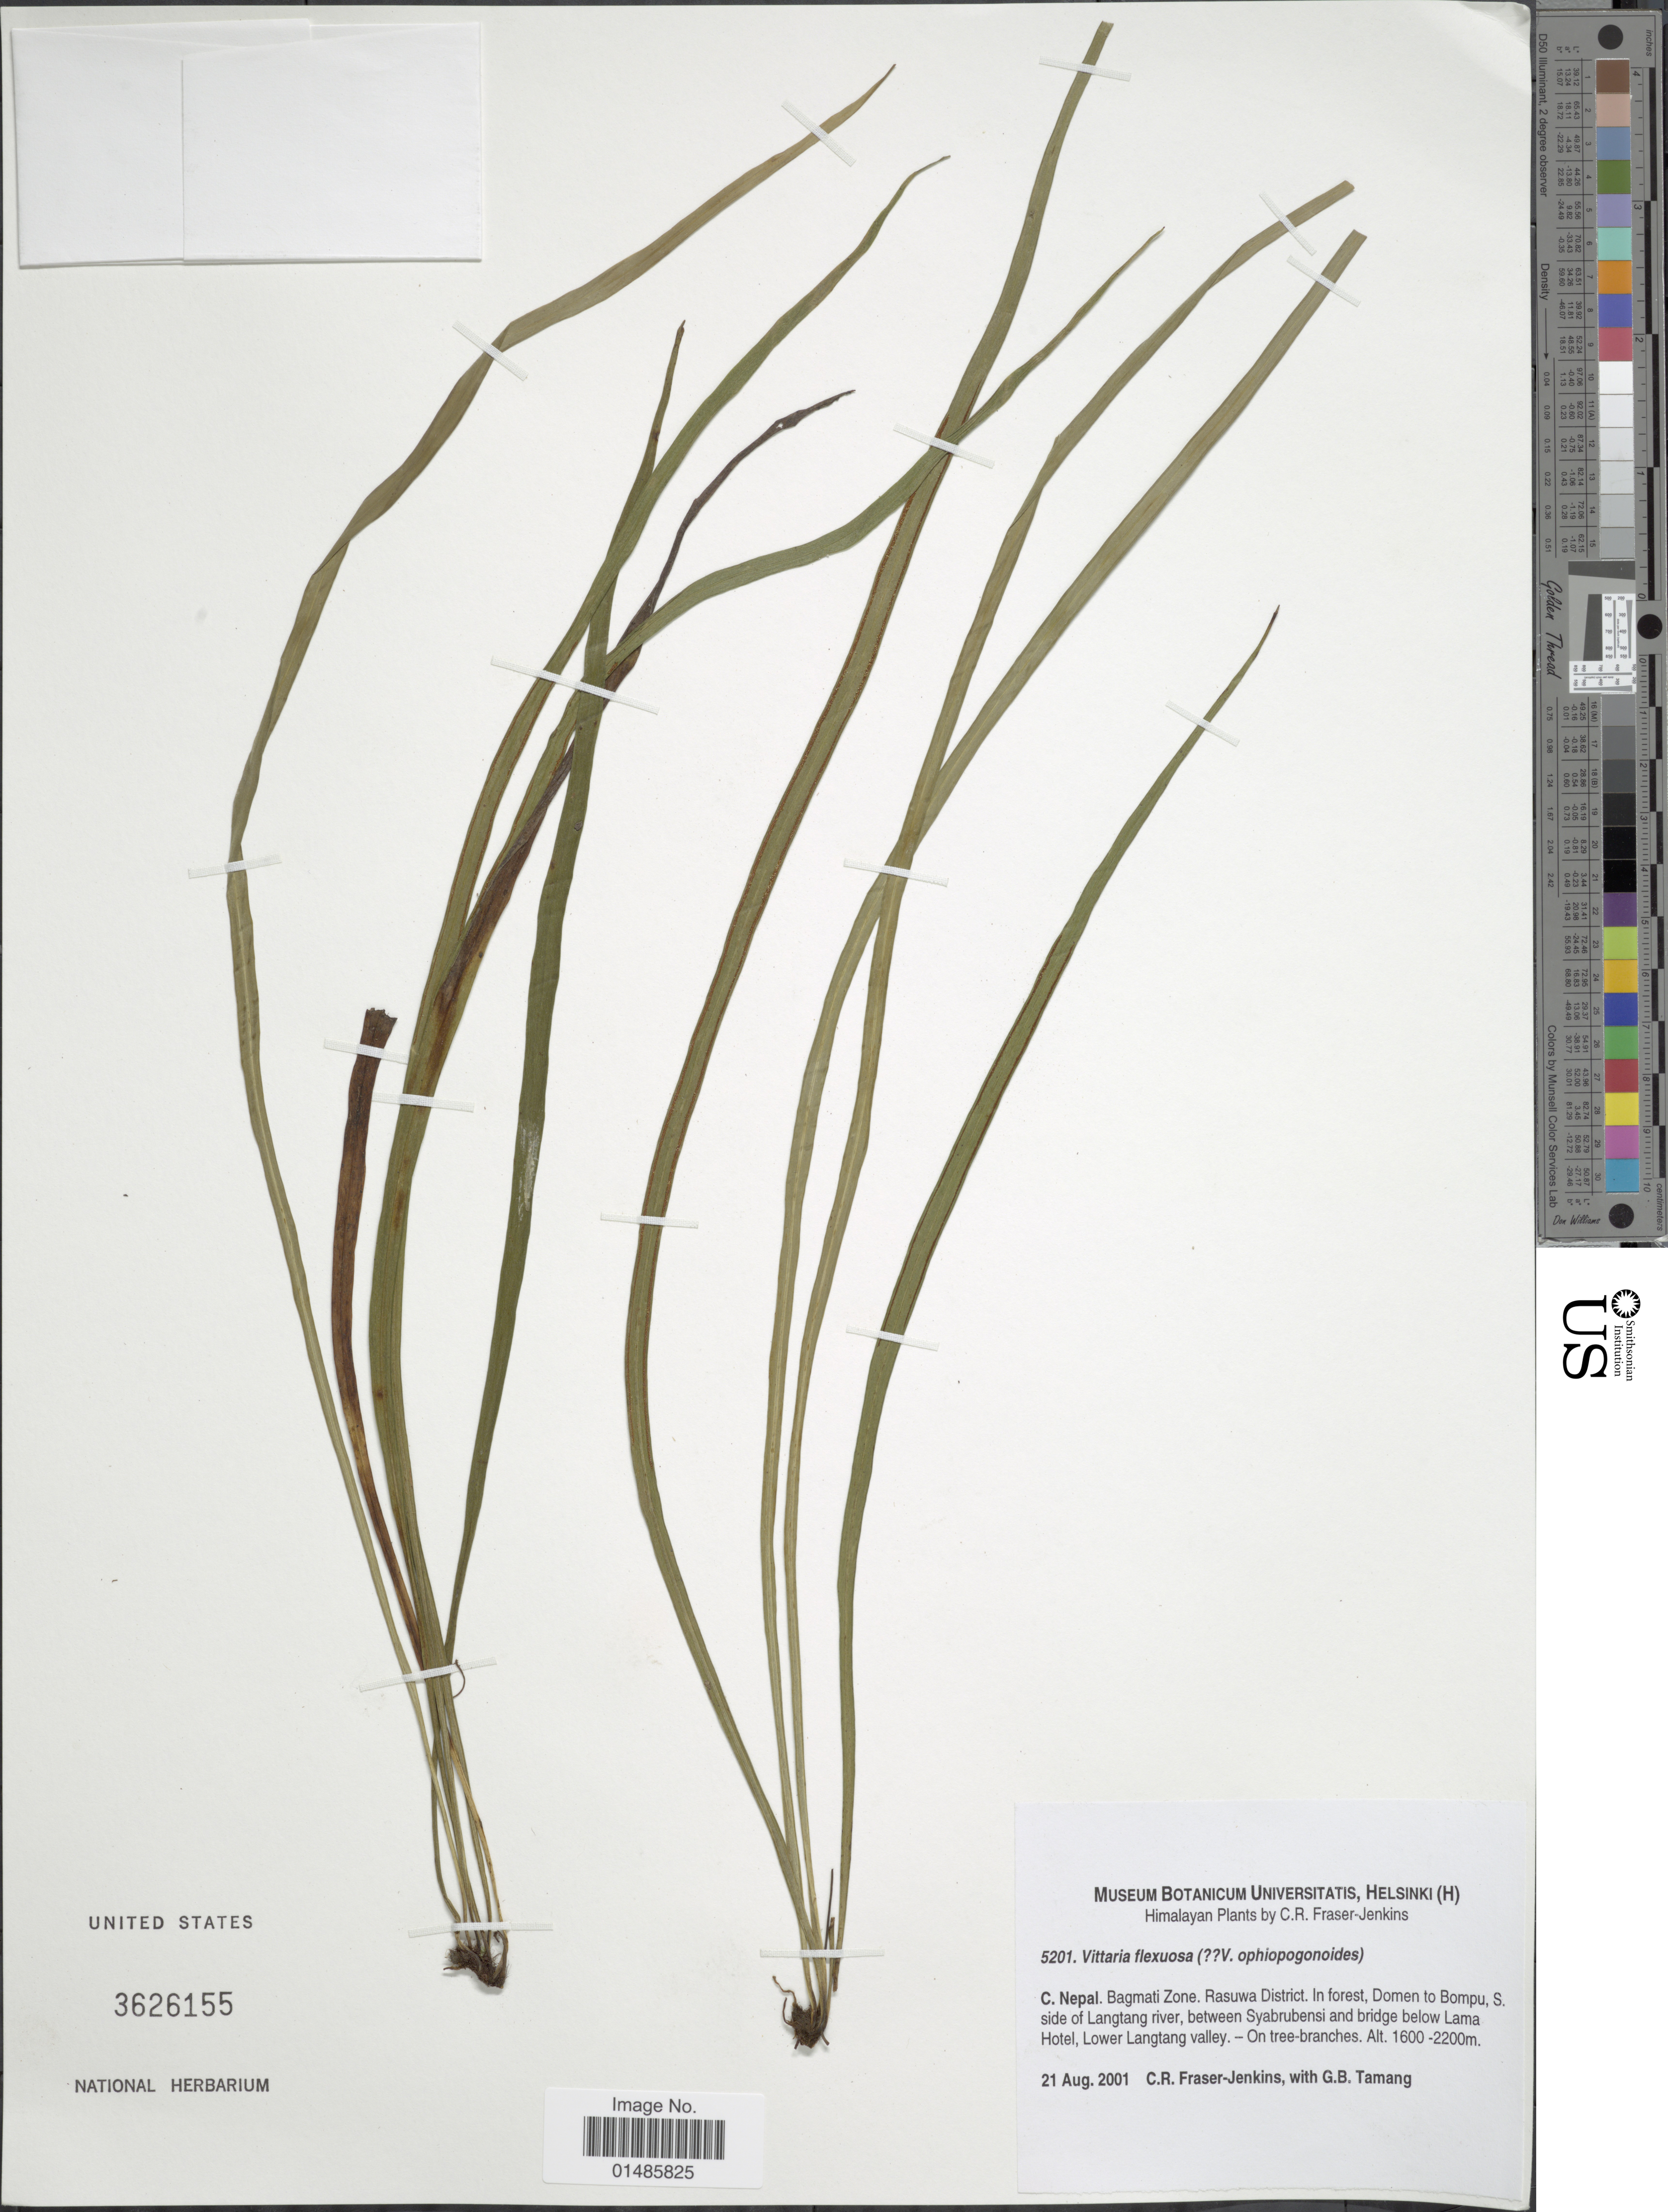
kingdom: Plantae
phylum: Tracheophyta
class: Polypodiopsida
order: Polypodiales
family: Pteridaceae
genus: Haplopteris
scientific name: Haplopteris flexuosa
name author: (Fée) E.H. Crane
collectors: C. R. Fraser-Jenkins & G. Tamang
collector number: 5201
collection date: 2001-08-21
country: Nepal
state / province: Bagmati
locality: C. Nepal. Bagmati Zone. Rasuwi District. In forest, Domen to Bompu, S. side of Langtang river, between Syabrubensi and bridge below Lama Hotel, Lower Langtang valley. Himalayan plants.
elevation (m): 1600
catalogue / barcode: US 3626155